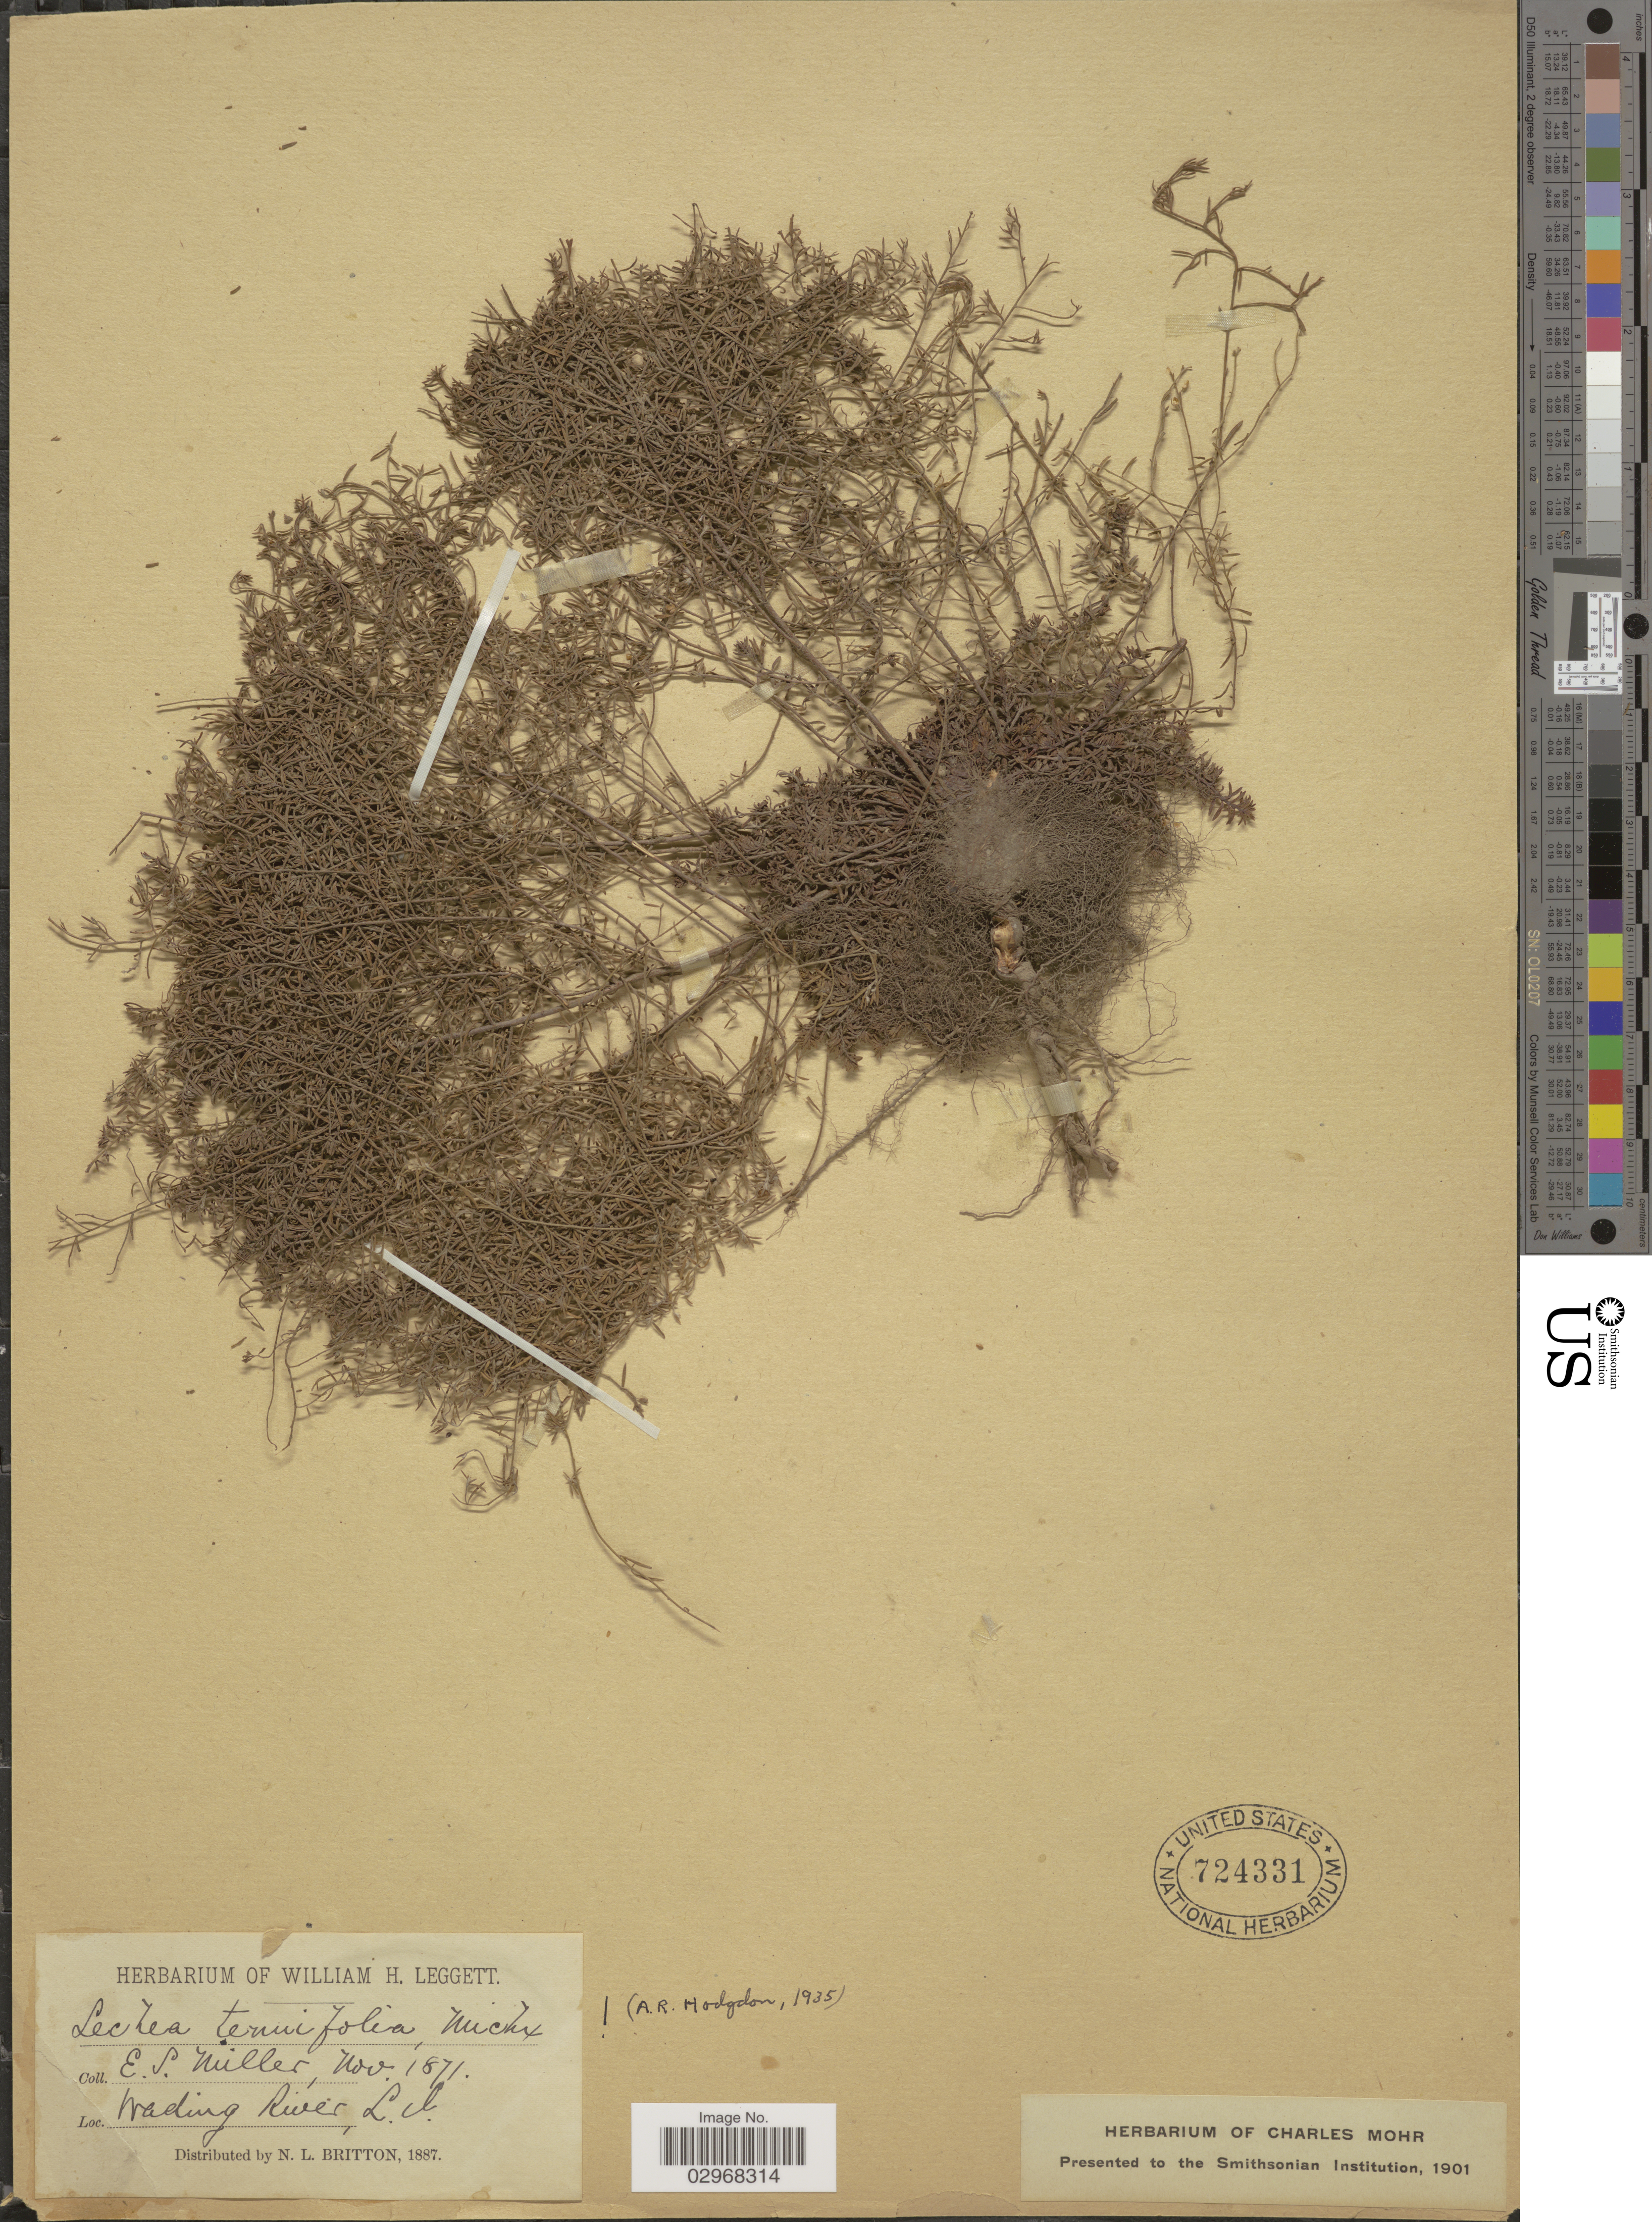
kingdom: Plantae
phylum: Tracheophyta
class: Magnoliopsida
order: Malvales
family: Cistaceae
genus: Lechea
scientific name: Lechea tenuifolia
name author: Michx.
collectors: E. S. Miller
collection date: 1871-11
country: United States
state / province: New York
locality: Wading River, L. il.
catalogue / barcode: US 724331